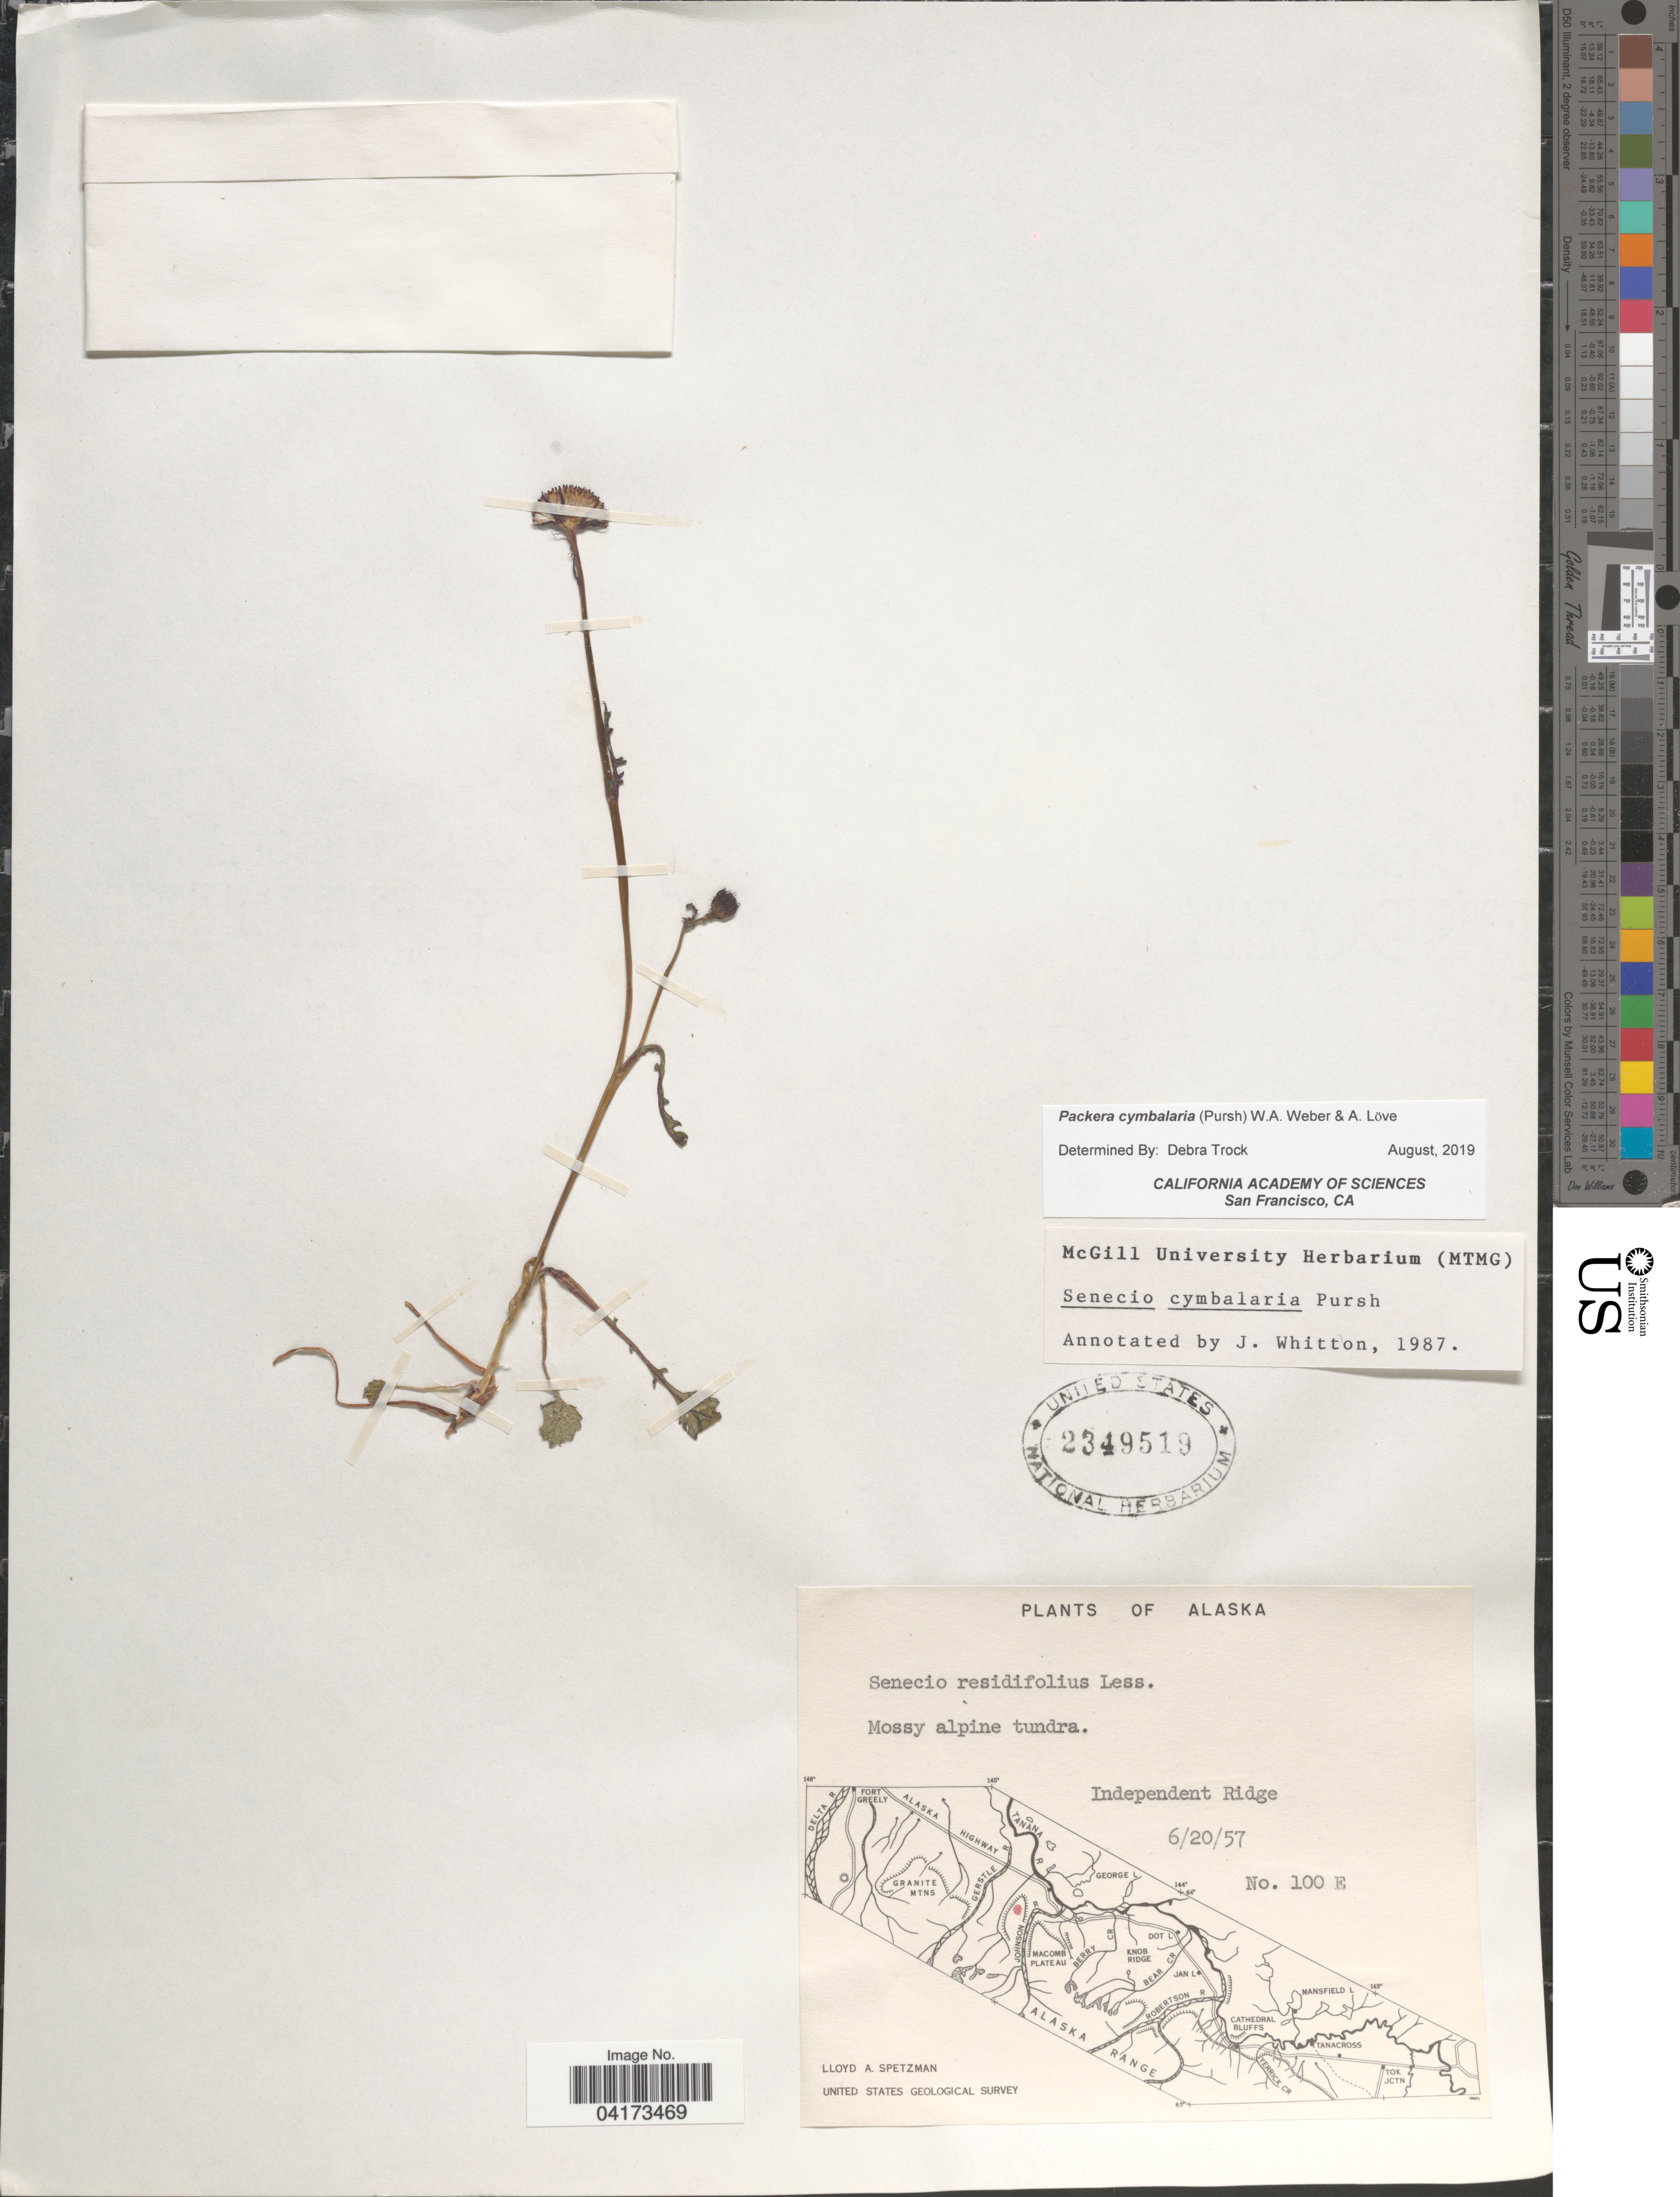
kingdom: Plantae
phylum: Tracheophyta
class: Magnoliopsida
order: Asterales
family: Asteraceae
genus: Packera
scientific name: Packera cymbalaria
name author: (Pursh) W.A. Weber & Á. Löve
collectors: L. Spetzman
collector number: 100E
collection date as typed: Transcribed d/m/y: 20/6/57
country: United States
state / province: Alaska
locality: Independent Ridge. United States Geological Survey.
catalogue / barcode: US 2349519